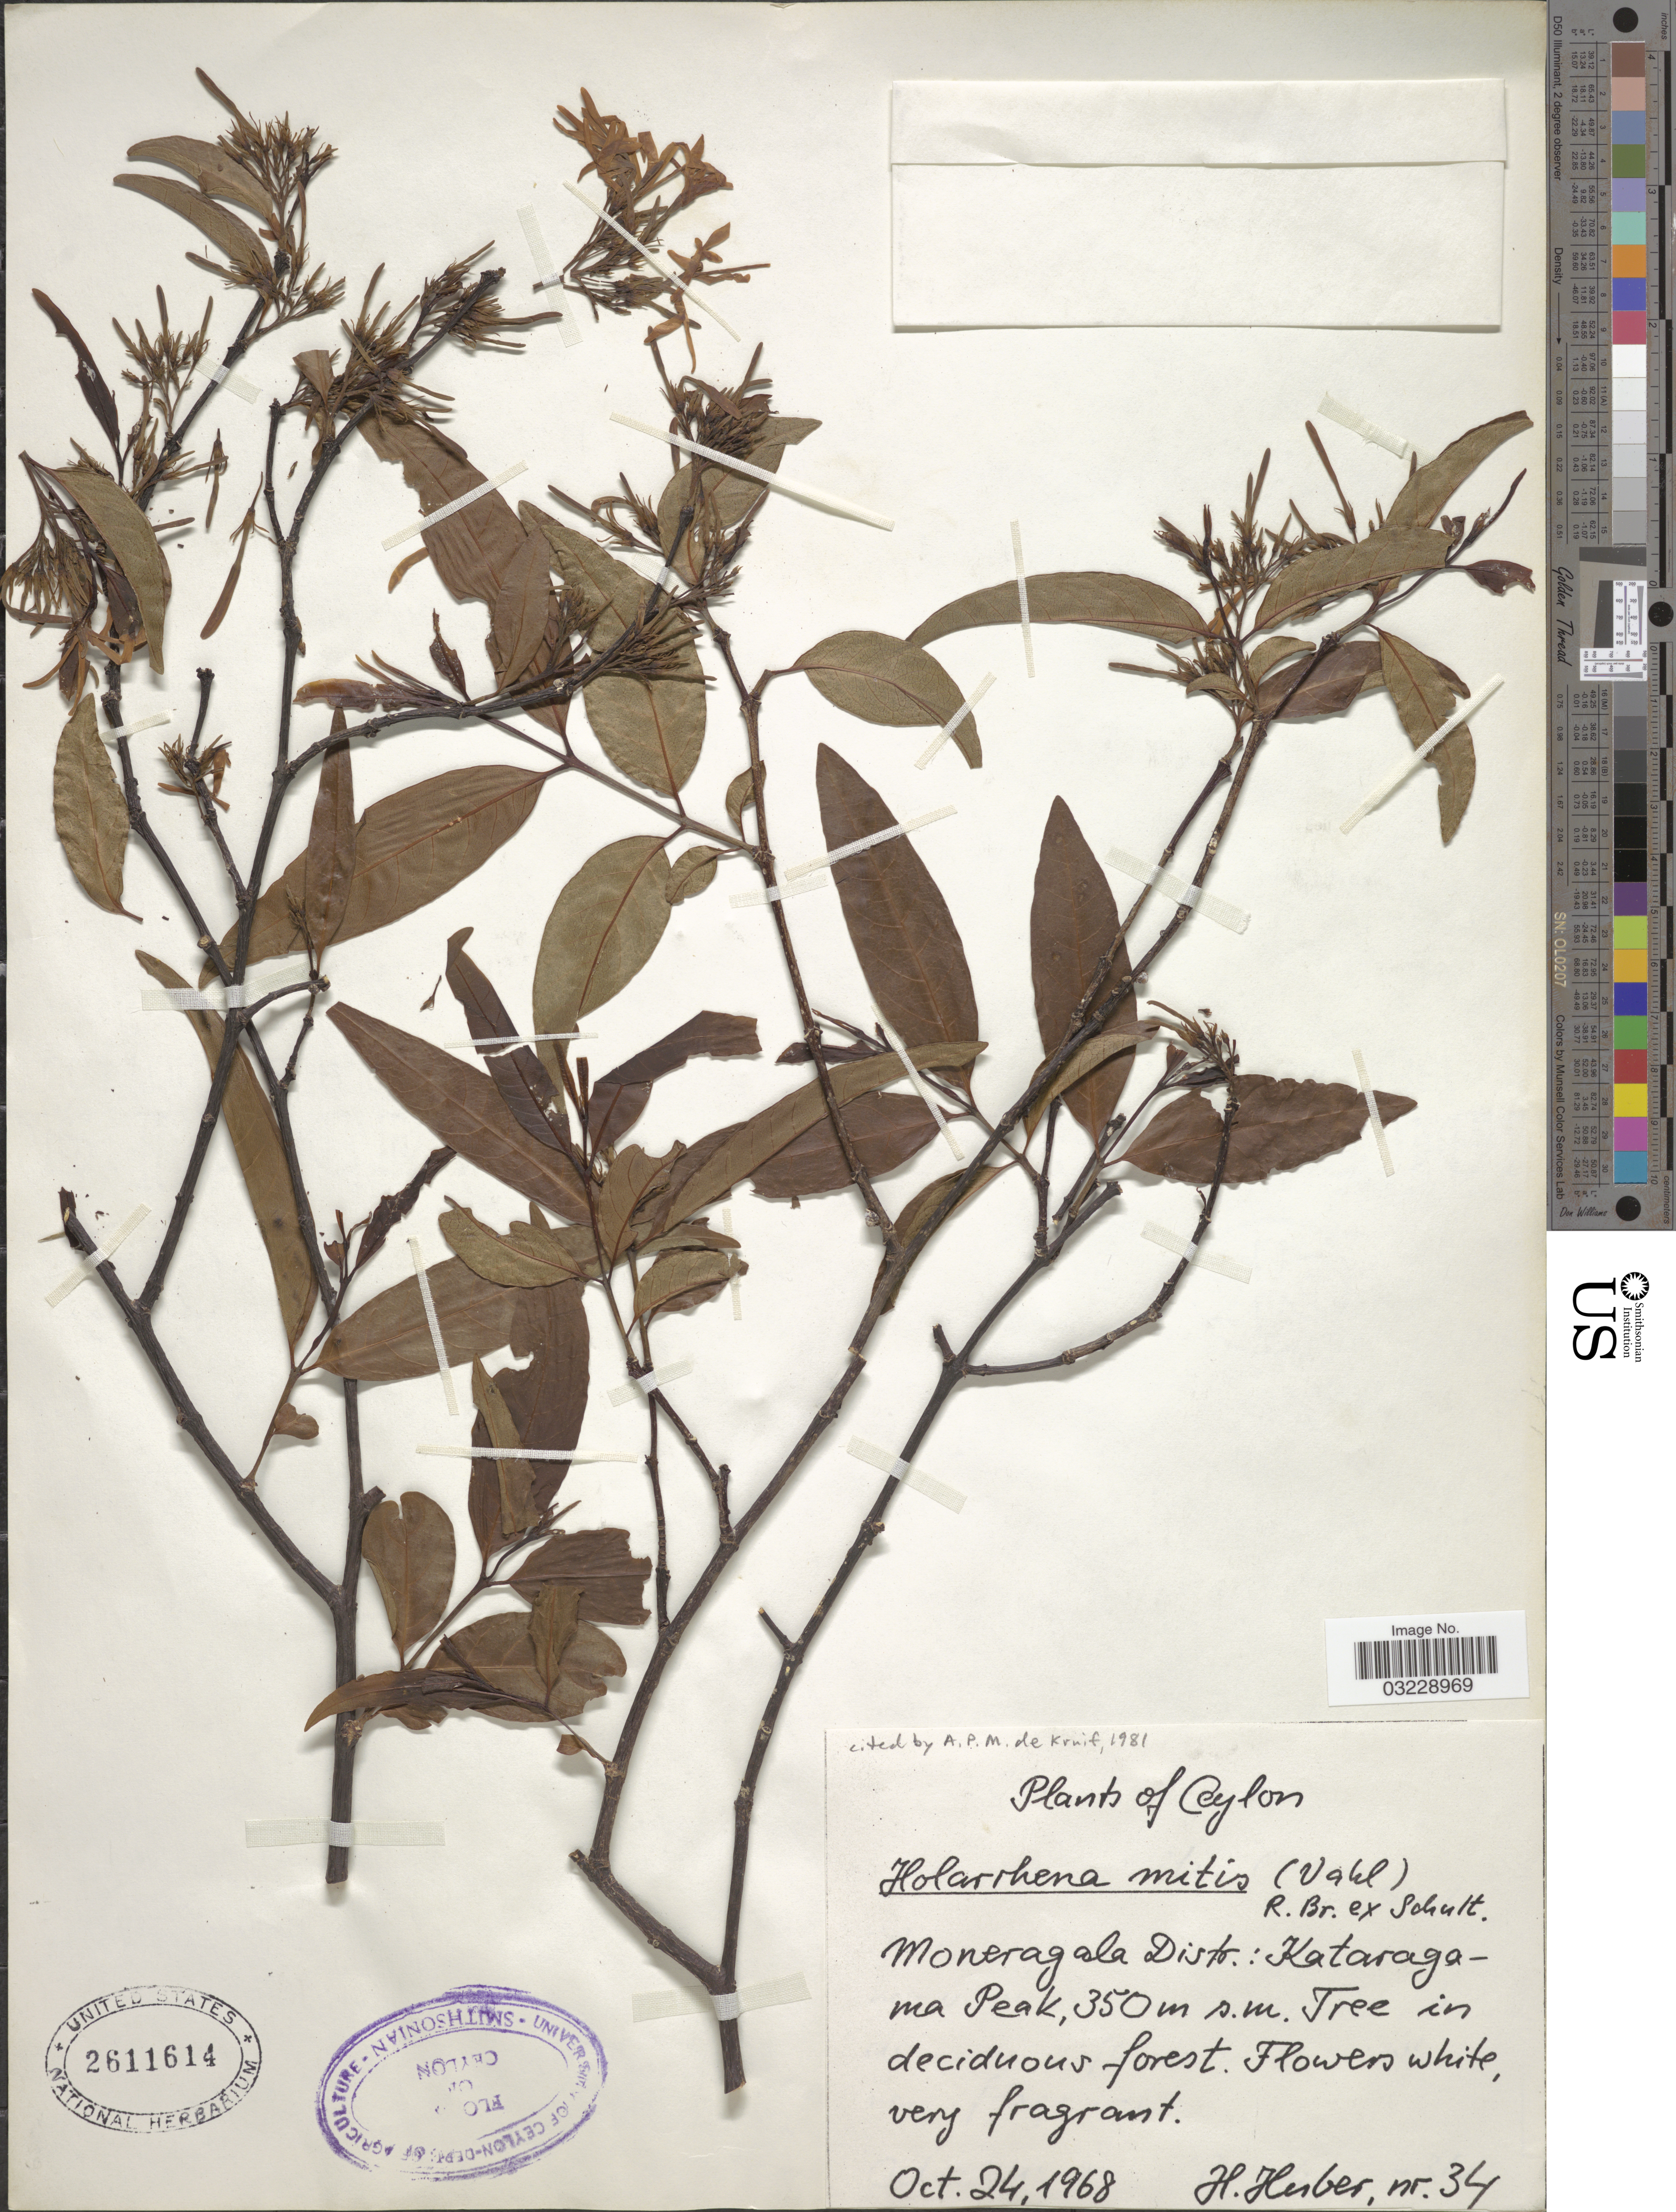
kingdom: Plantae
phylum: Tracheophyta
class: Magnoliopsida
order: Gentianales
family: Apocynaceae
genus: Holarrhena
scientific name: Holarrhena mitis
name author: (Vahl) R. Br. ex Roem. & Schult.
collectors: H. Huber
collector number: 34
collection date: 1968-10-24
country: Sri Lanka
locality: Ceylon. Moneragala Distr.: Kataragama Peak.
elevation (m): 350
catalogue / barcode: US 2611614